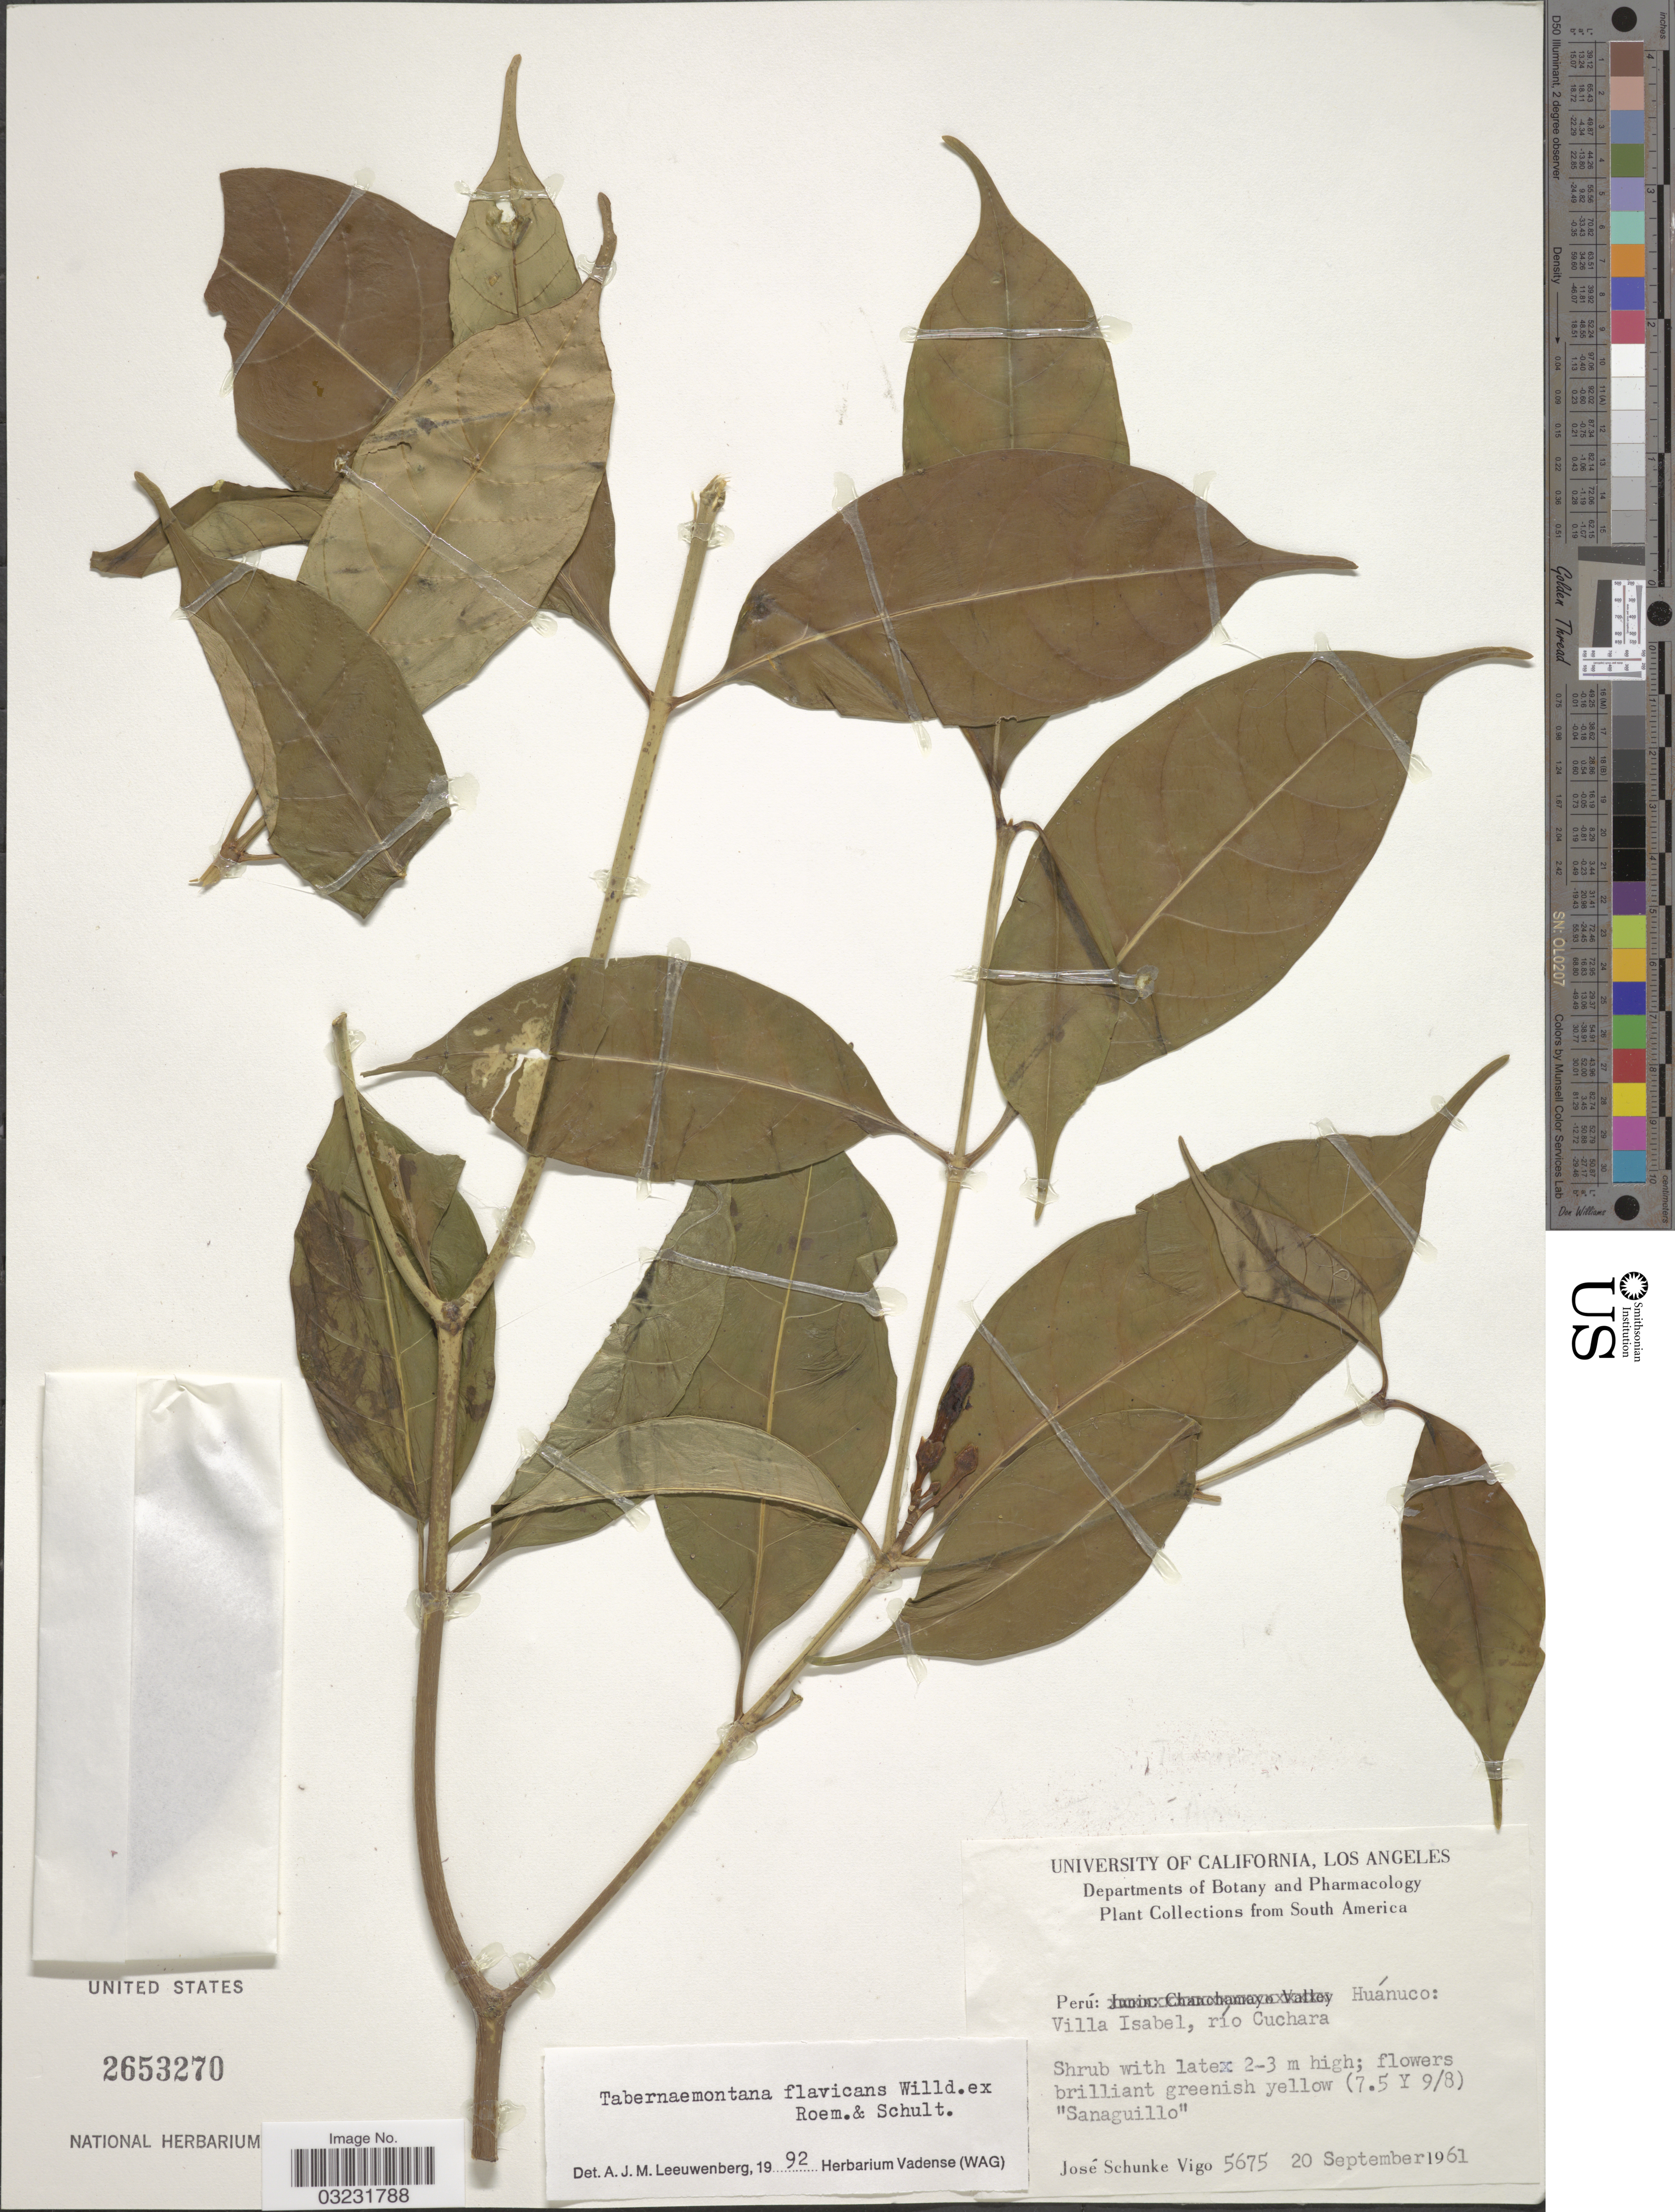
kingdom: Plantae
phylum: Tracheophyta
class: Magnoliopsida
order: Gentianales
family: Apocynaceae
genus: Tabernaemontana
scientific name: Tabernaemontana flavicans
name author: Willd. ex Roem. & Schult.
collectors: J. Schunke Vigo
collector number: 5675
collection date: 1961-09-20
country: Peru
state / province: Huánuco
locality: Villa Isabel, río Cuchara.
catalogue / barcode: US 2653270